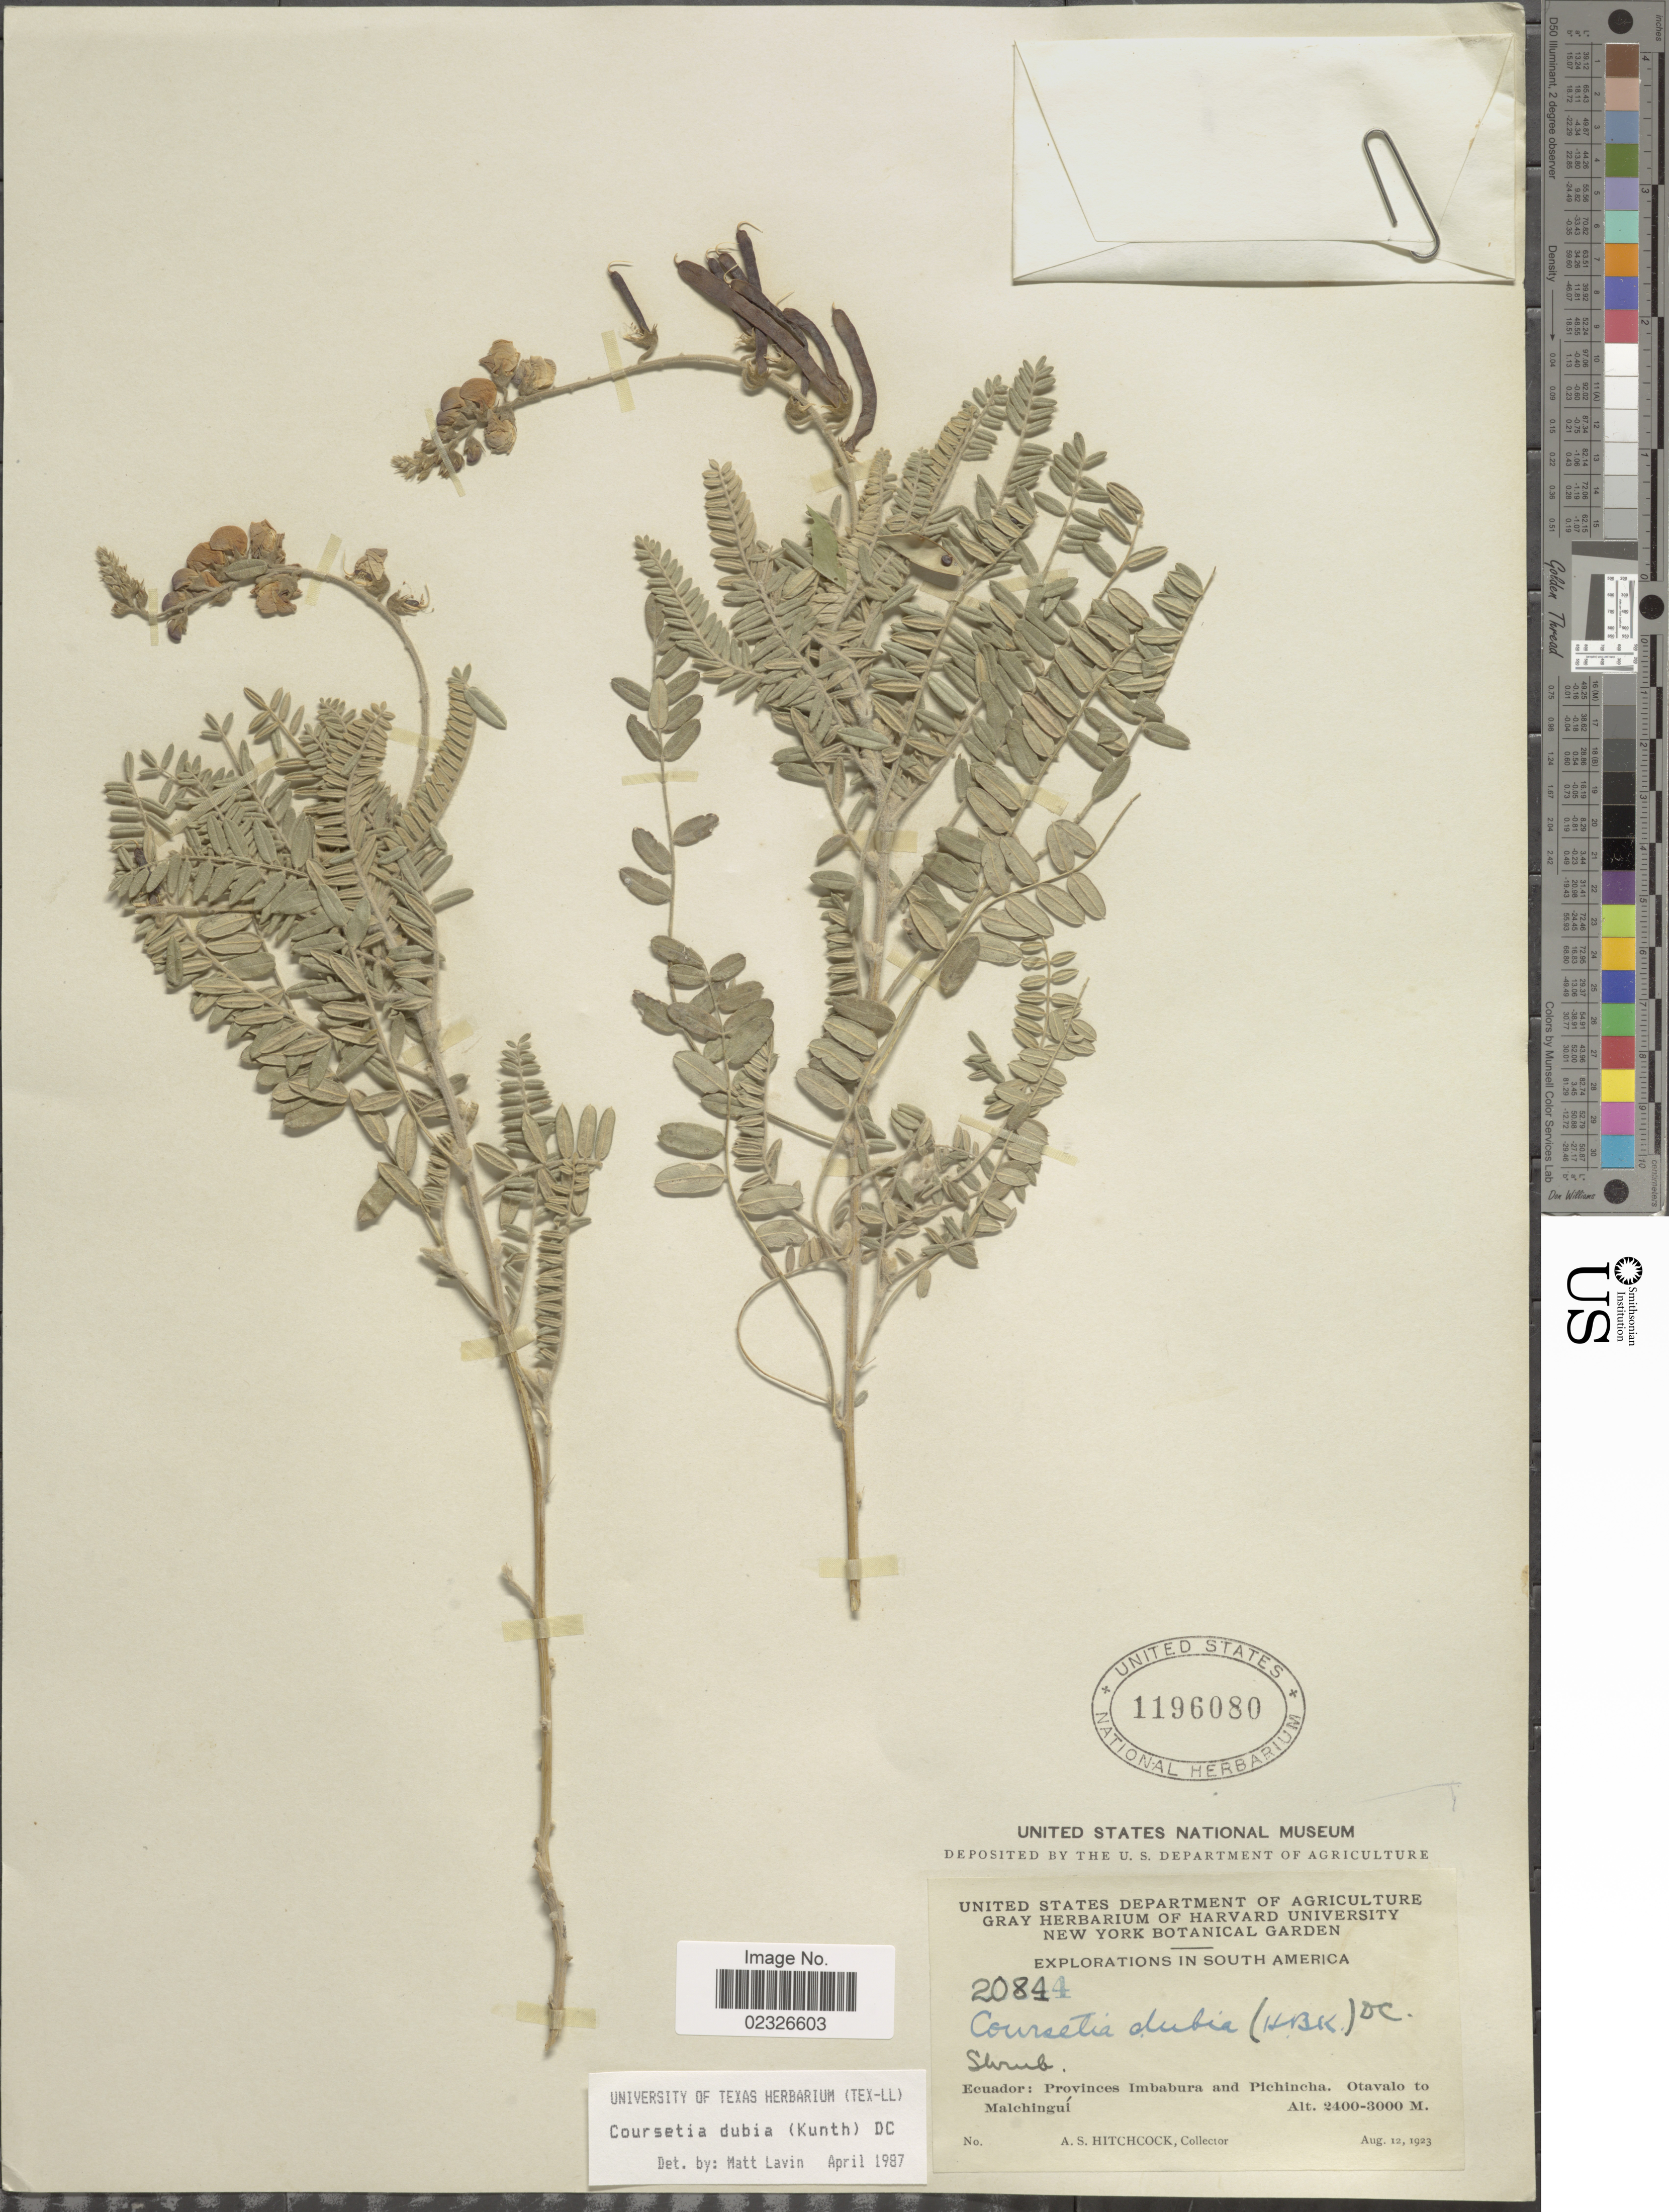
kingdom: Plantae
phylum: Tracheophyta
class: Magnoliopsida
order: Fabales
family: Fabaceae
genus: Coursetia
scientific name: Coursetia dubia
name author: (Kunth) DC.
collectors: A. S. Hitchcock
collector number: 20844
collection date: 1923-08-12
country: Ecuador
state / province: Pichincha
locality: Provinces Imbabura and Pichincha. Otavalo to Malchingui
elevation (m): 2400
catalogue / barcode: US 1196080